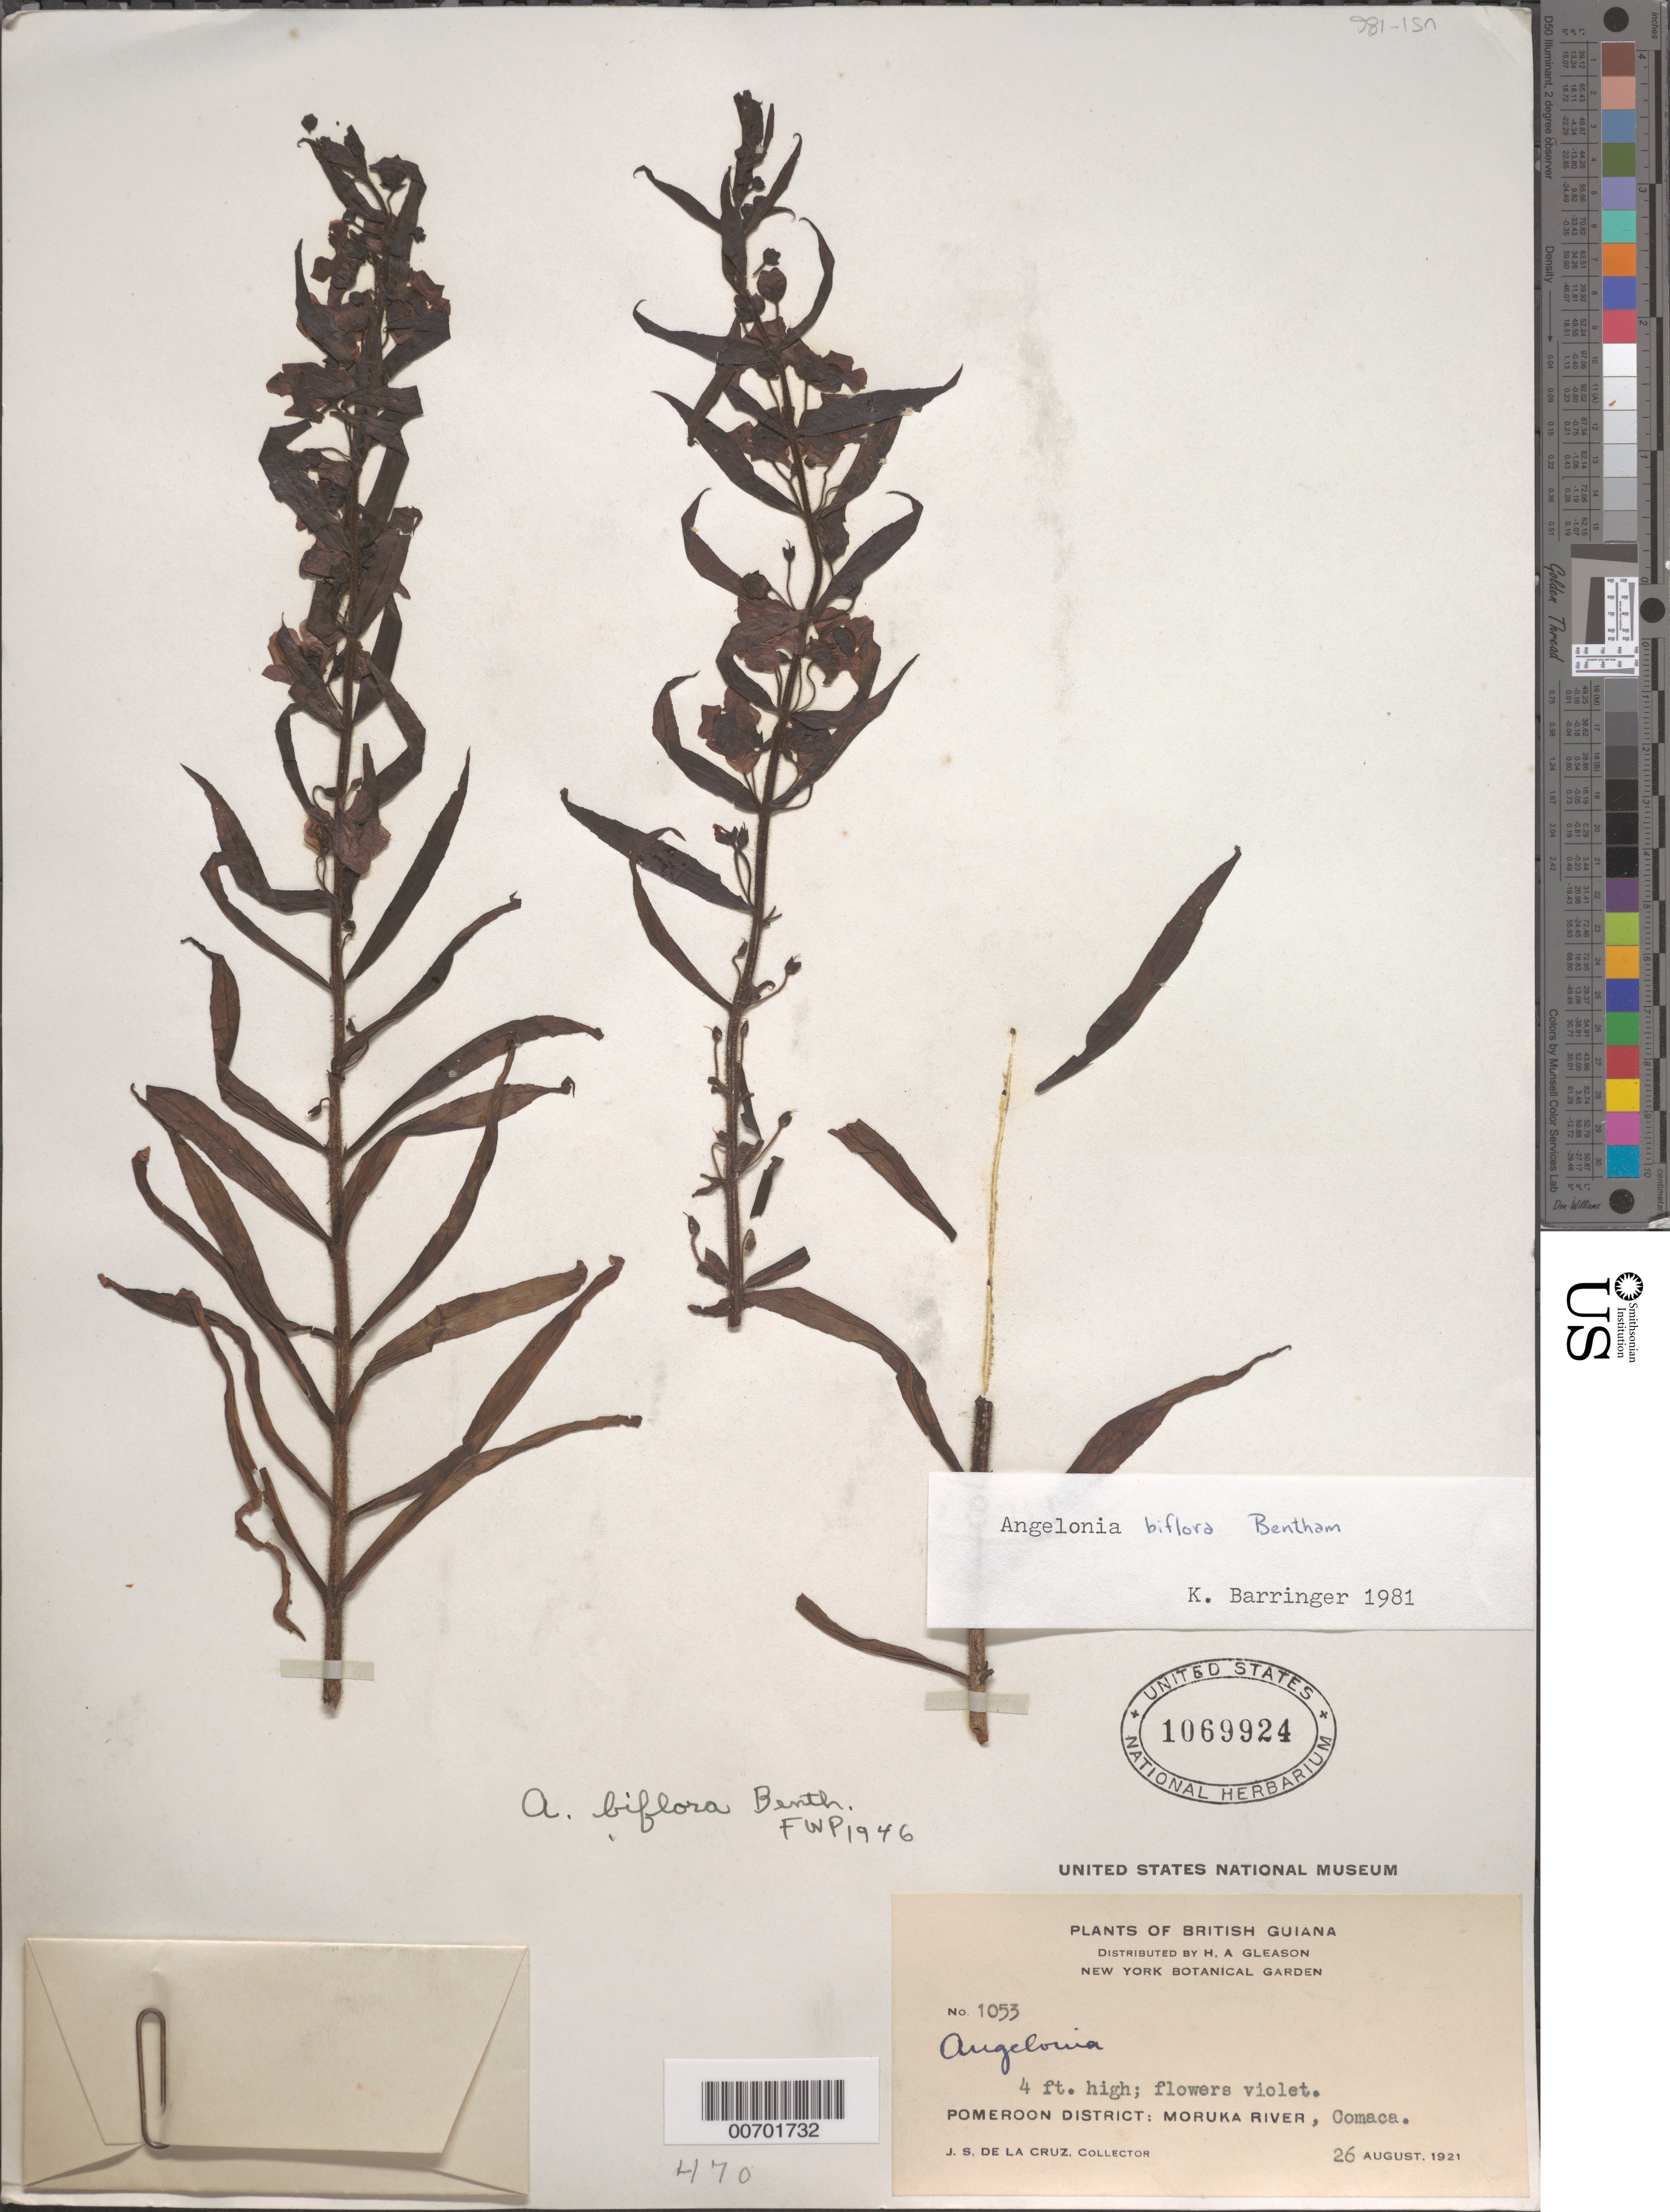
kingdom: Plantae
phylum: Tracheophyta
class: Magnoliopsida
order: Lamiales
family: Plantaginaceae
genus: Angelonia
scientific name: Angelonia biflora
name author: Benth.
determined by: Barringer, K. A.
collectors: J. S. de la Cruz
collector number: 1053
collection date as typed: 26-Aug-21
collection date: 1921-08-26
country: Guyana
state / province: Barima-Waini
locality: Comaca, Moruka R., Pomeroon Dist.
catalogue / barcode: US 1069924